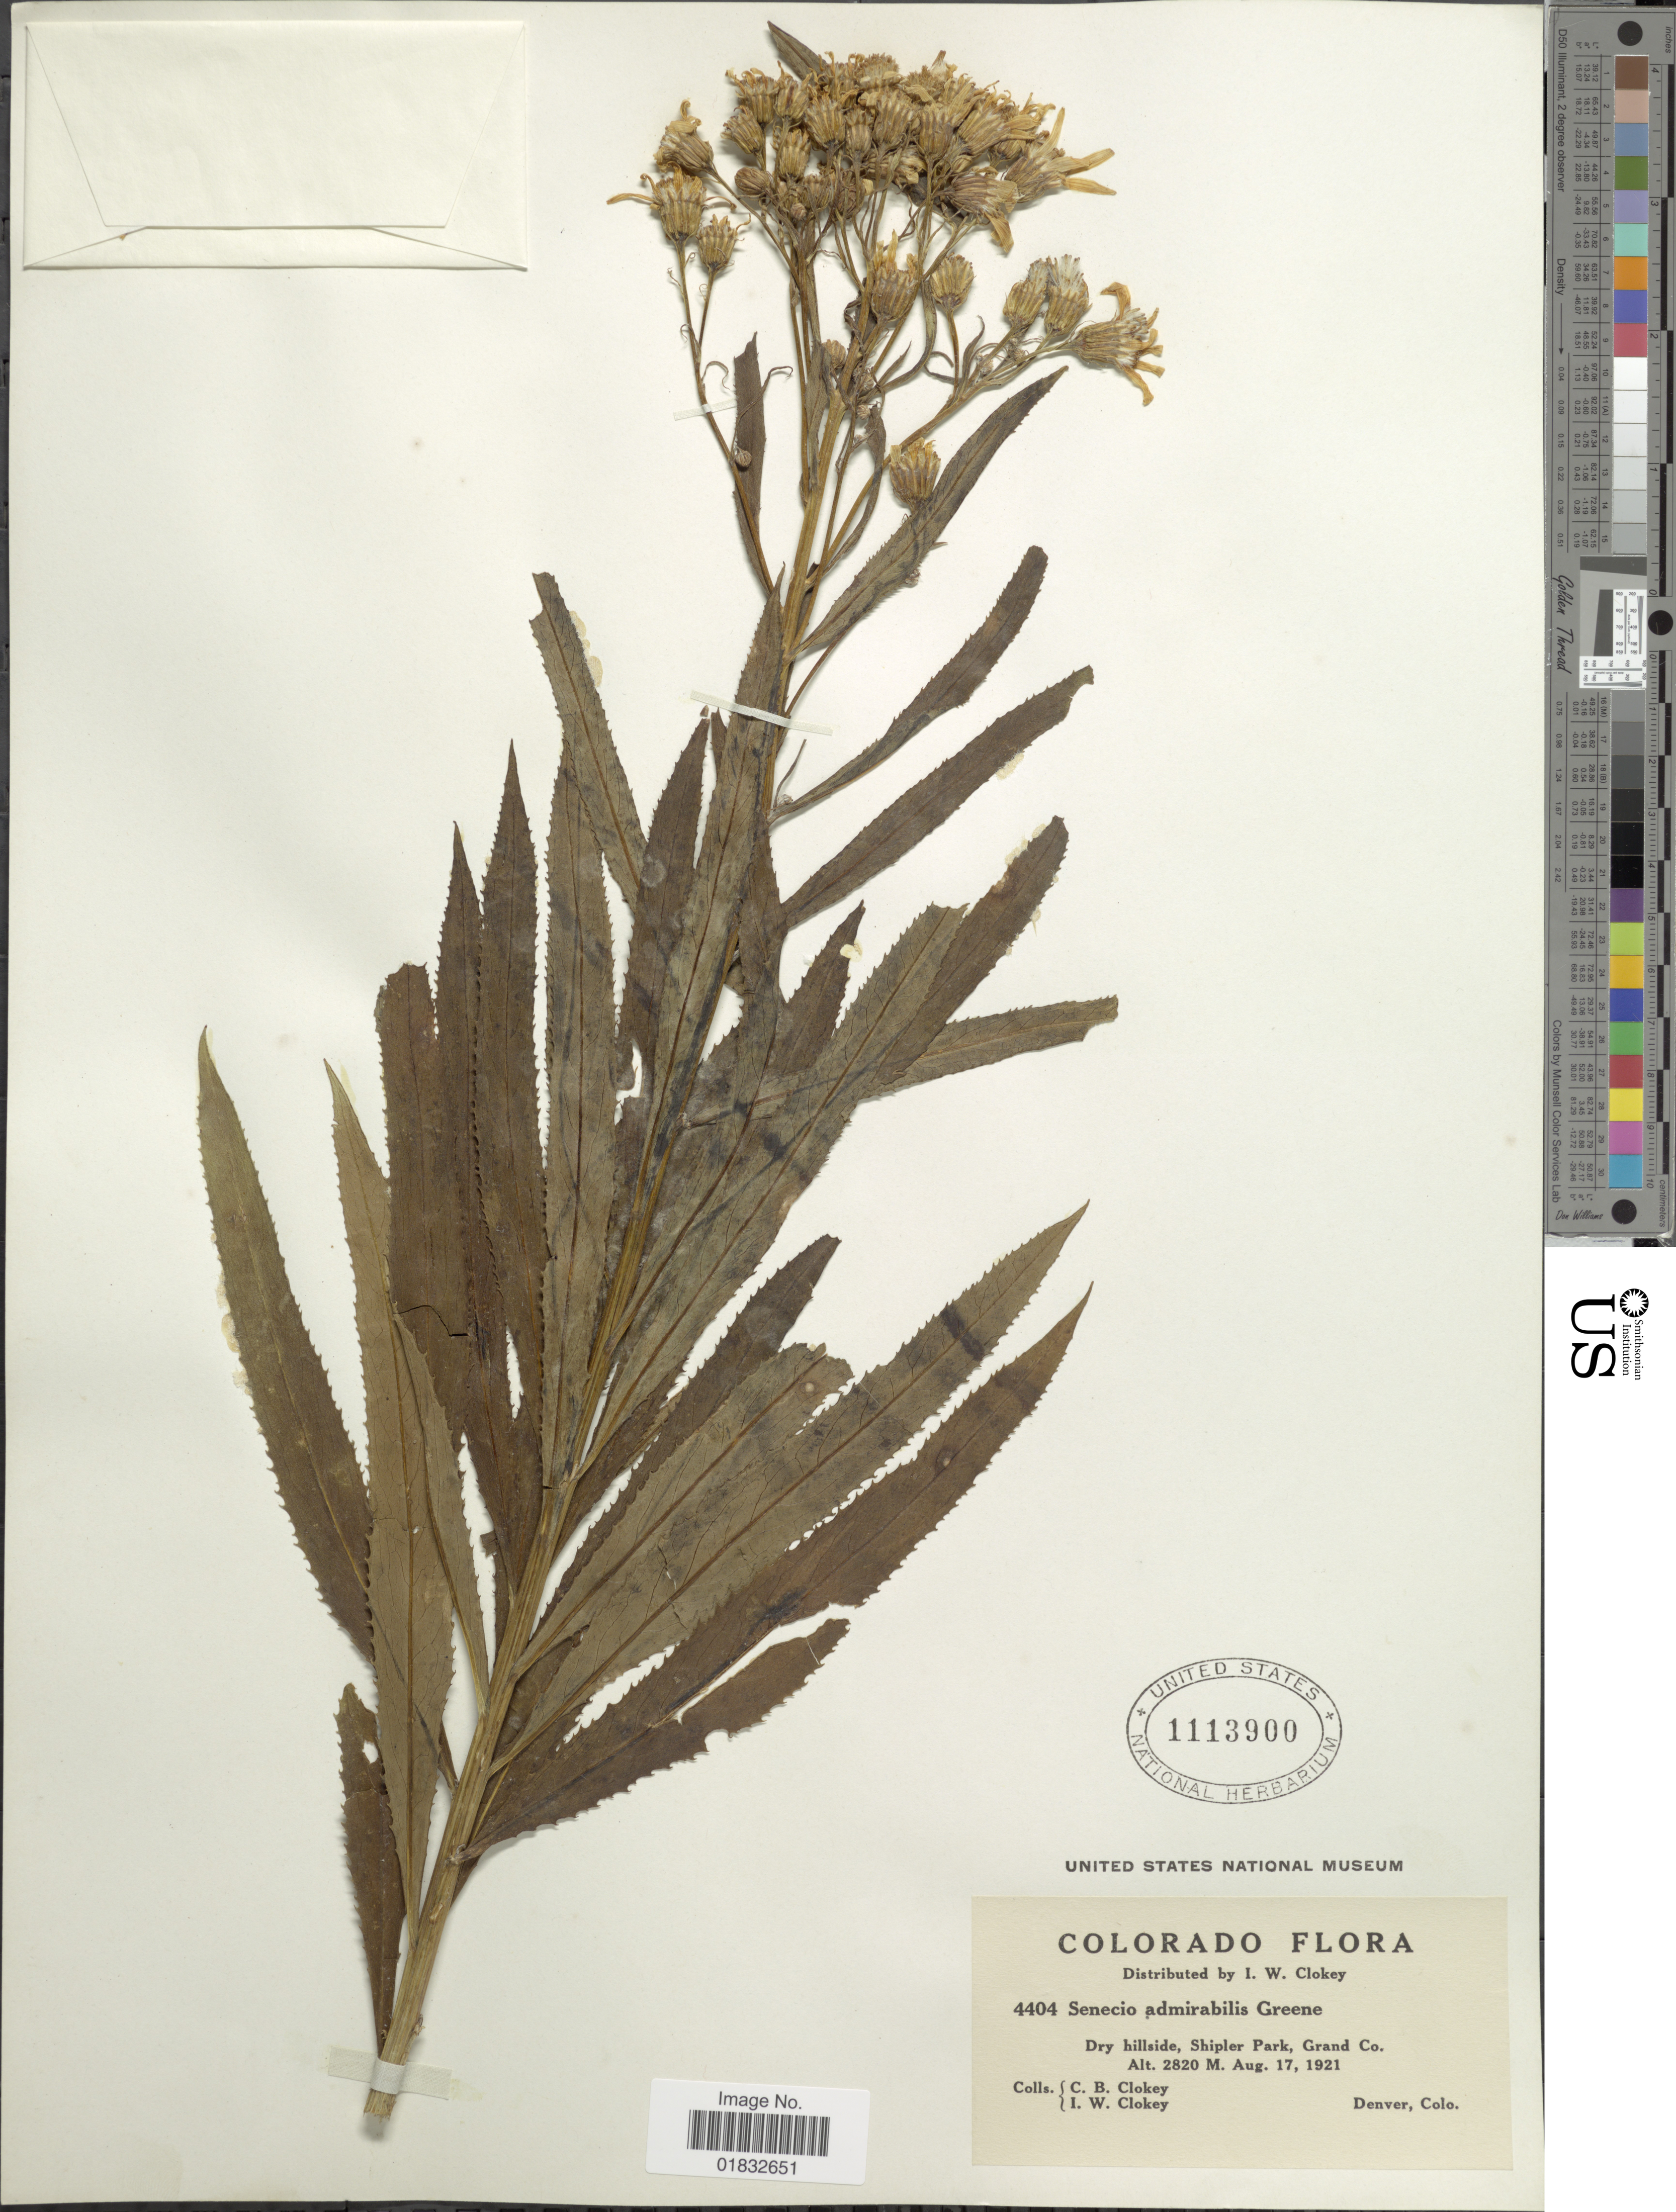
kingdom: Plantae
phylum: Tracheophyta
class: Magnoliopsida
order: Asterales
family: Asteraceae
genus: Senecio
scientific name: Senecio serra var. admirabilis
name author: (Greene) A. Nelson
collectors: C. Clokey & I. W. Clokey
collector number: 4404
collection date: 1921-08-17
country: United States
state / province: Colorado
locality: Dry hillside, Shipler Park, Grand Co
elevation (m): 2820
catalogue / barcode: US 1113900